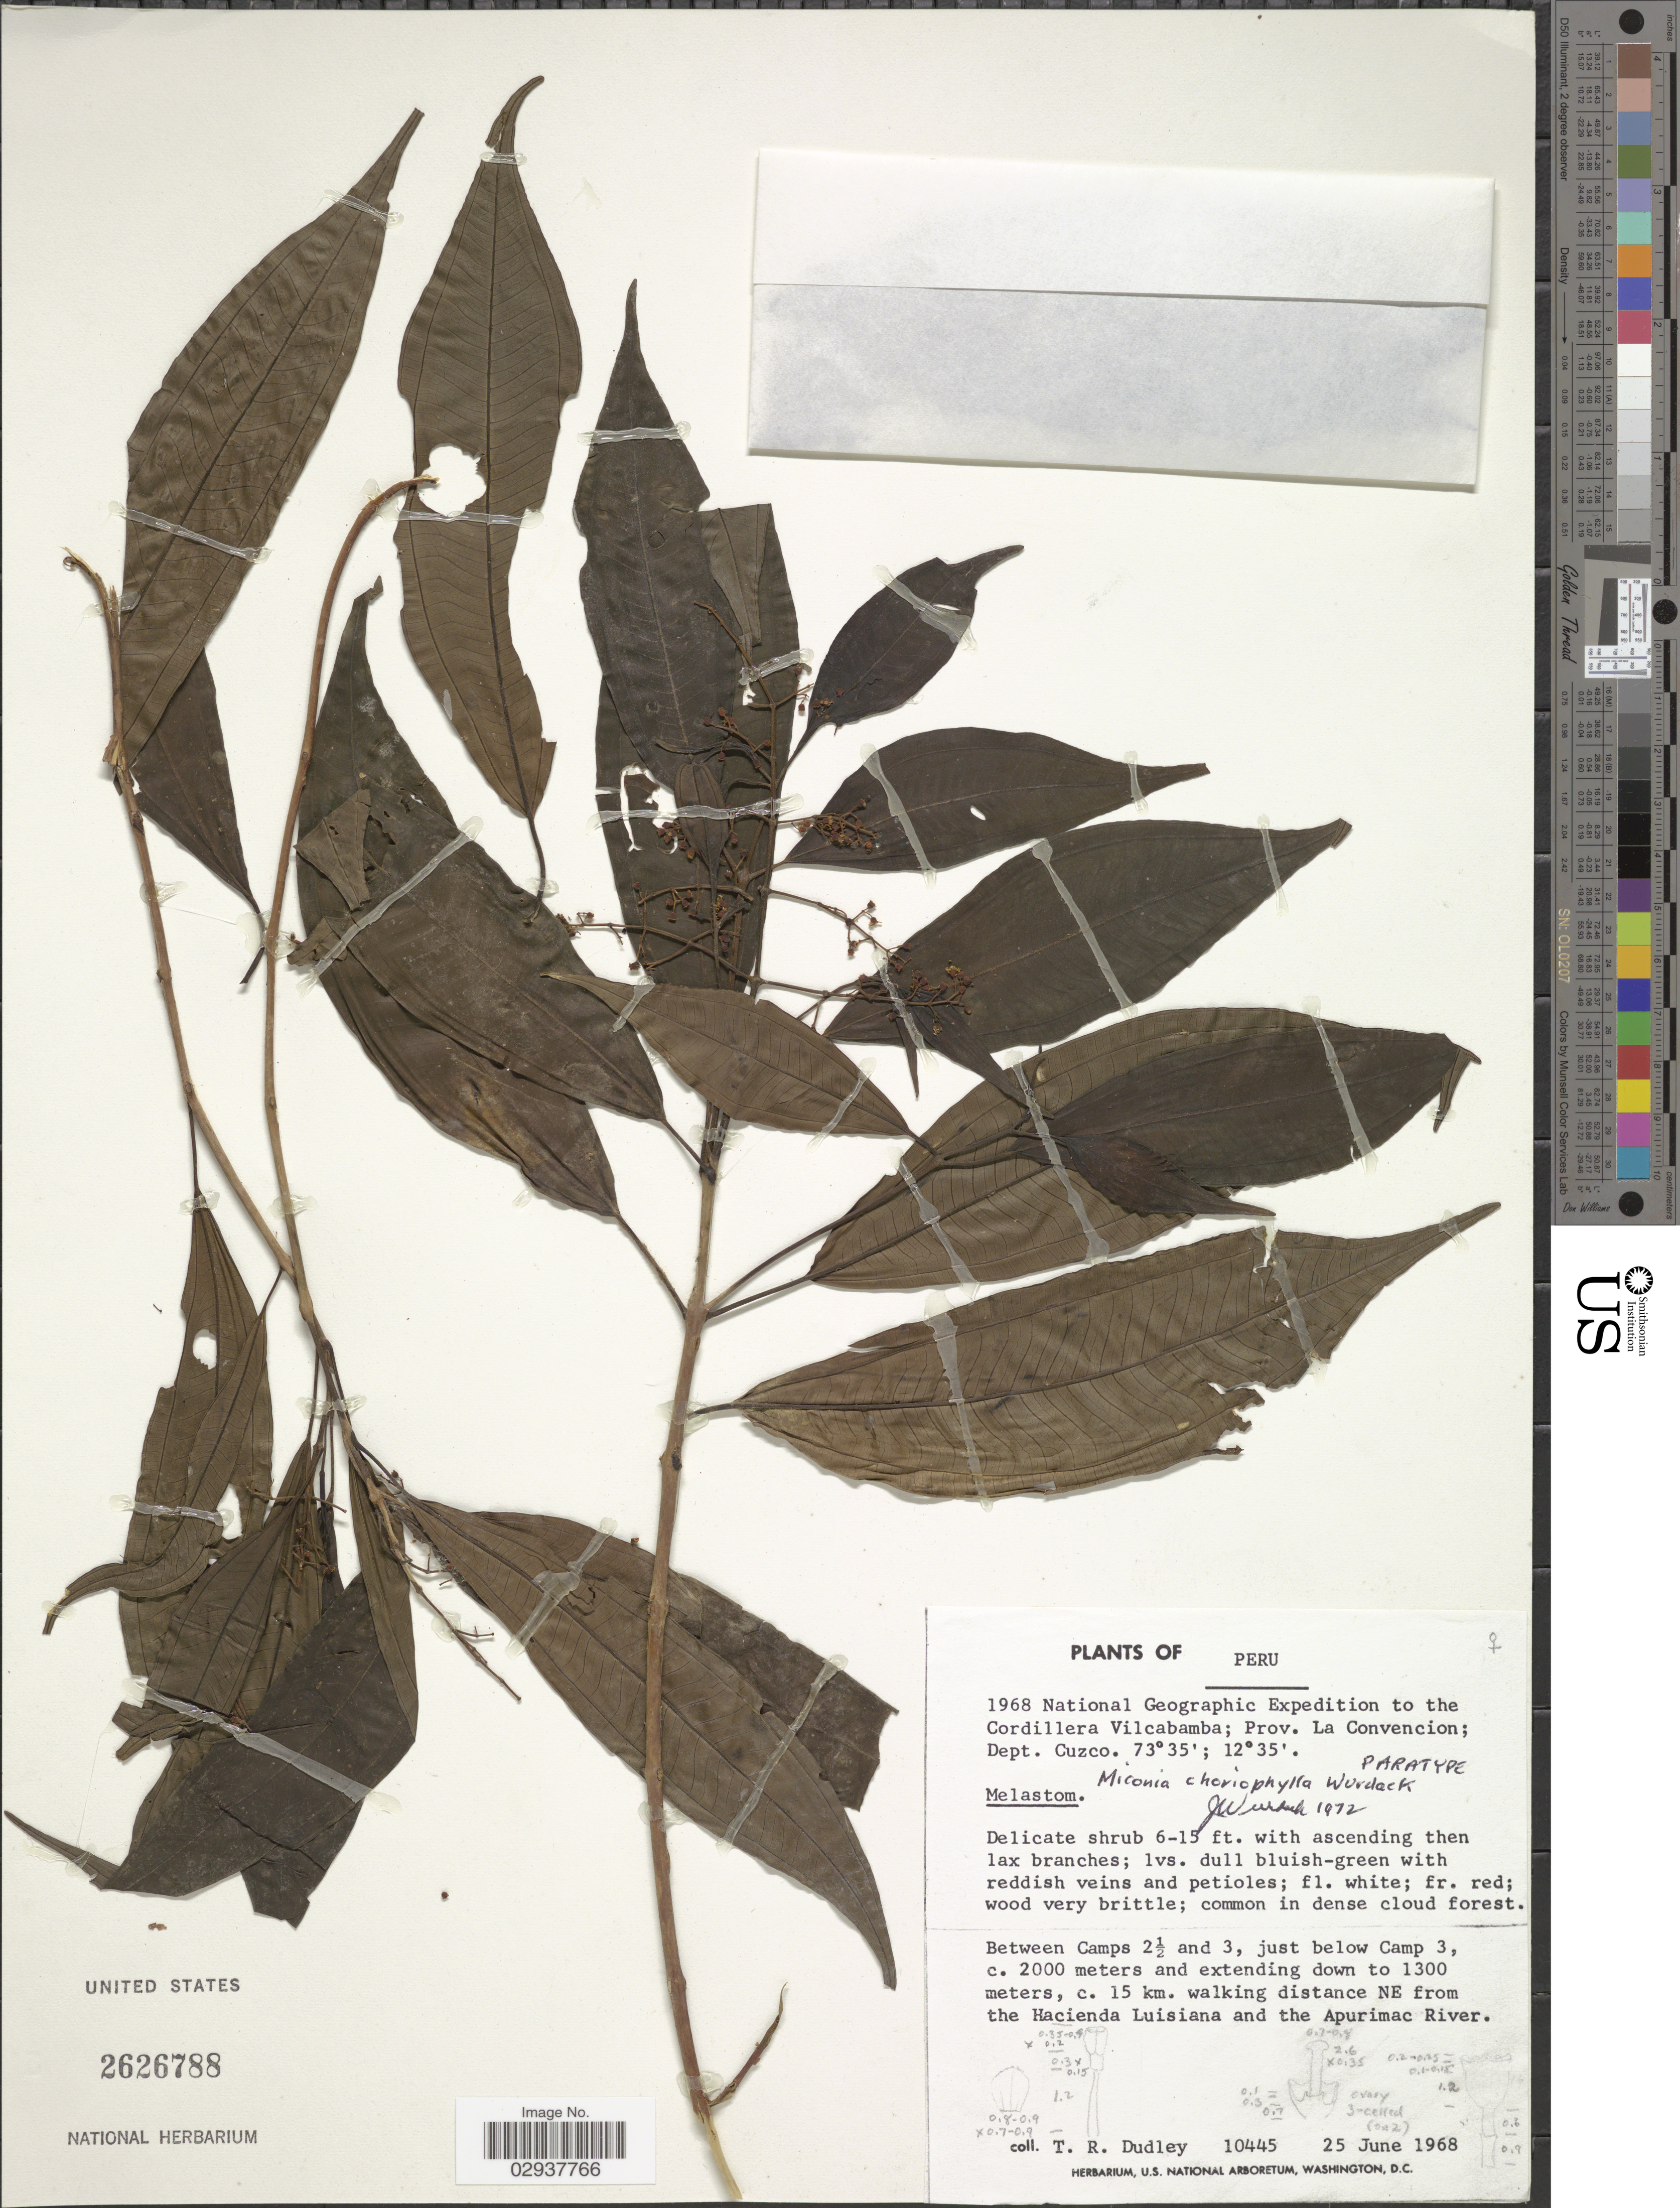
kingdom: Plantae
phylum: Tracheophyta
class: Magnoliopsida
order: Myrtales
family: Melastomataceae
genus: Miconia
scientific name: Miconia choriophylla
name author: Wurdack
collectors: T. R. Dudley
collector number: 10445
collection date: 1968-06-25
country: Peru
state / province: Cusco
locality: The Cordillera Vilcabamba; Prov. La Convencion; Dept. Cuzco. Between Camps 2½ and 3, just below Camp 3, c. 15 km. walking distance NE from the Hacienda Luisiana and the Apurimac River.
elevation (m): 1300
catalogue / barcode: US 2626788